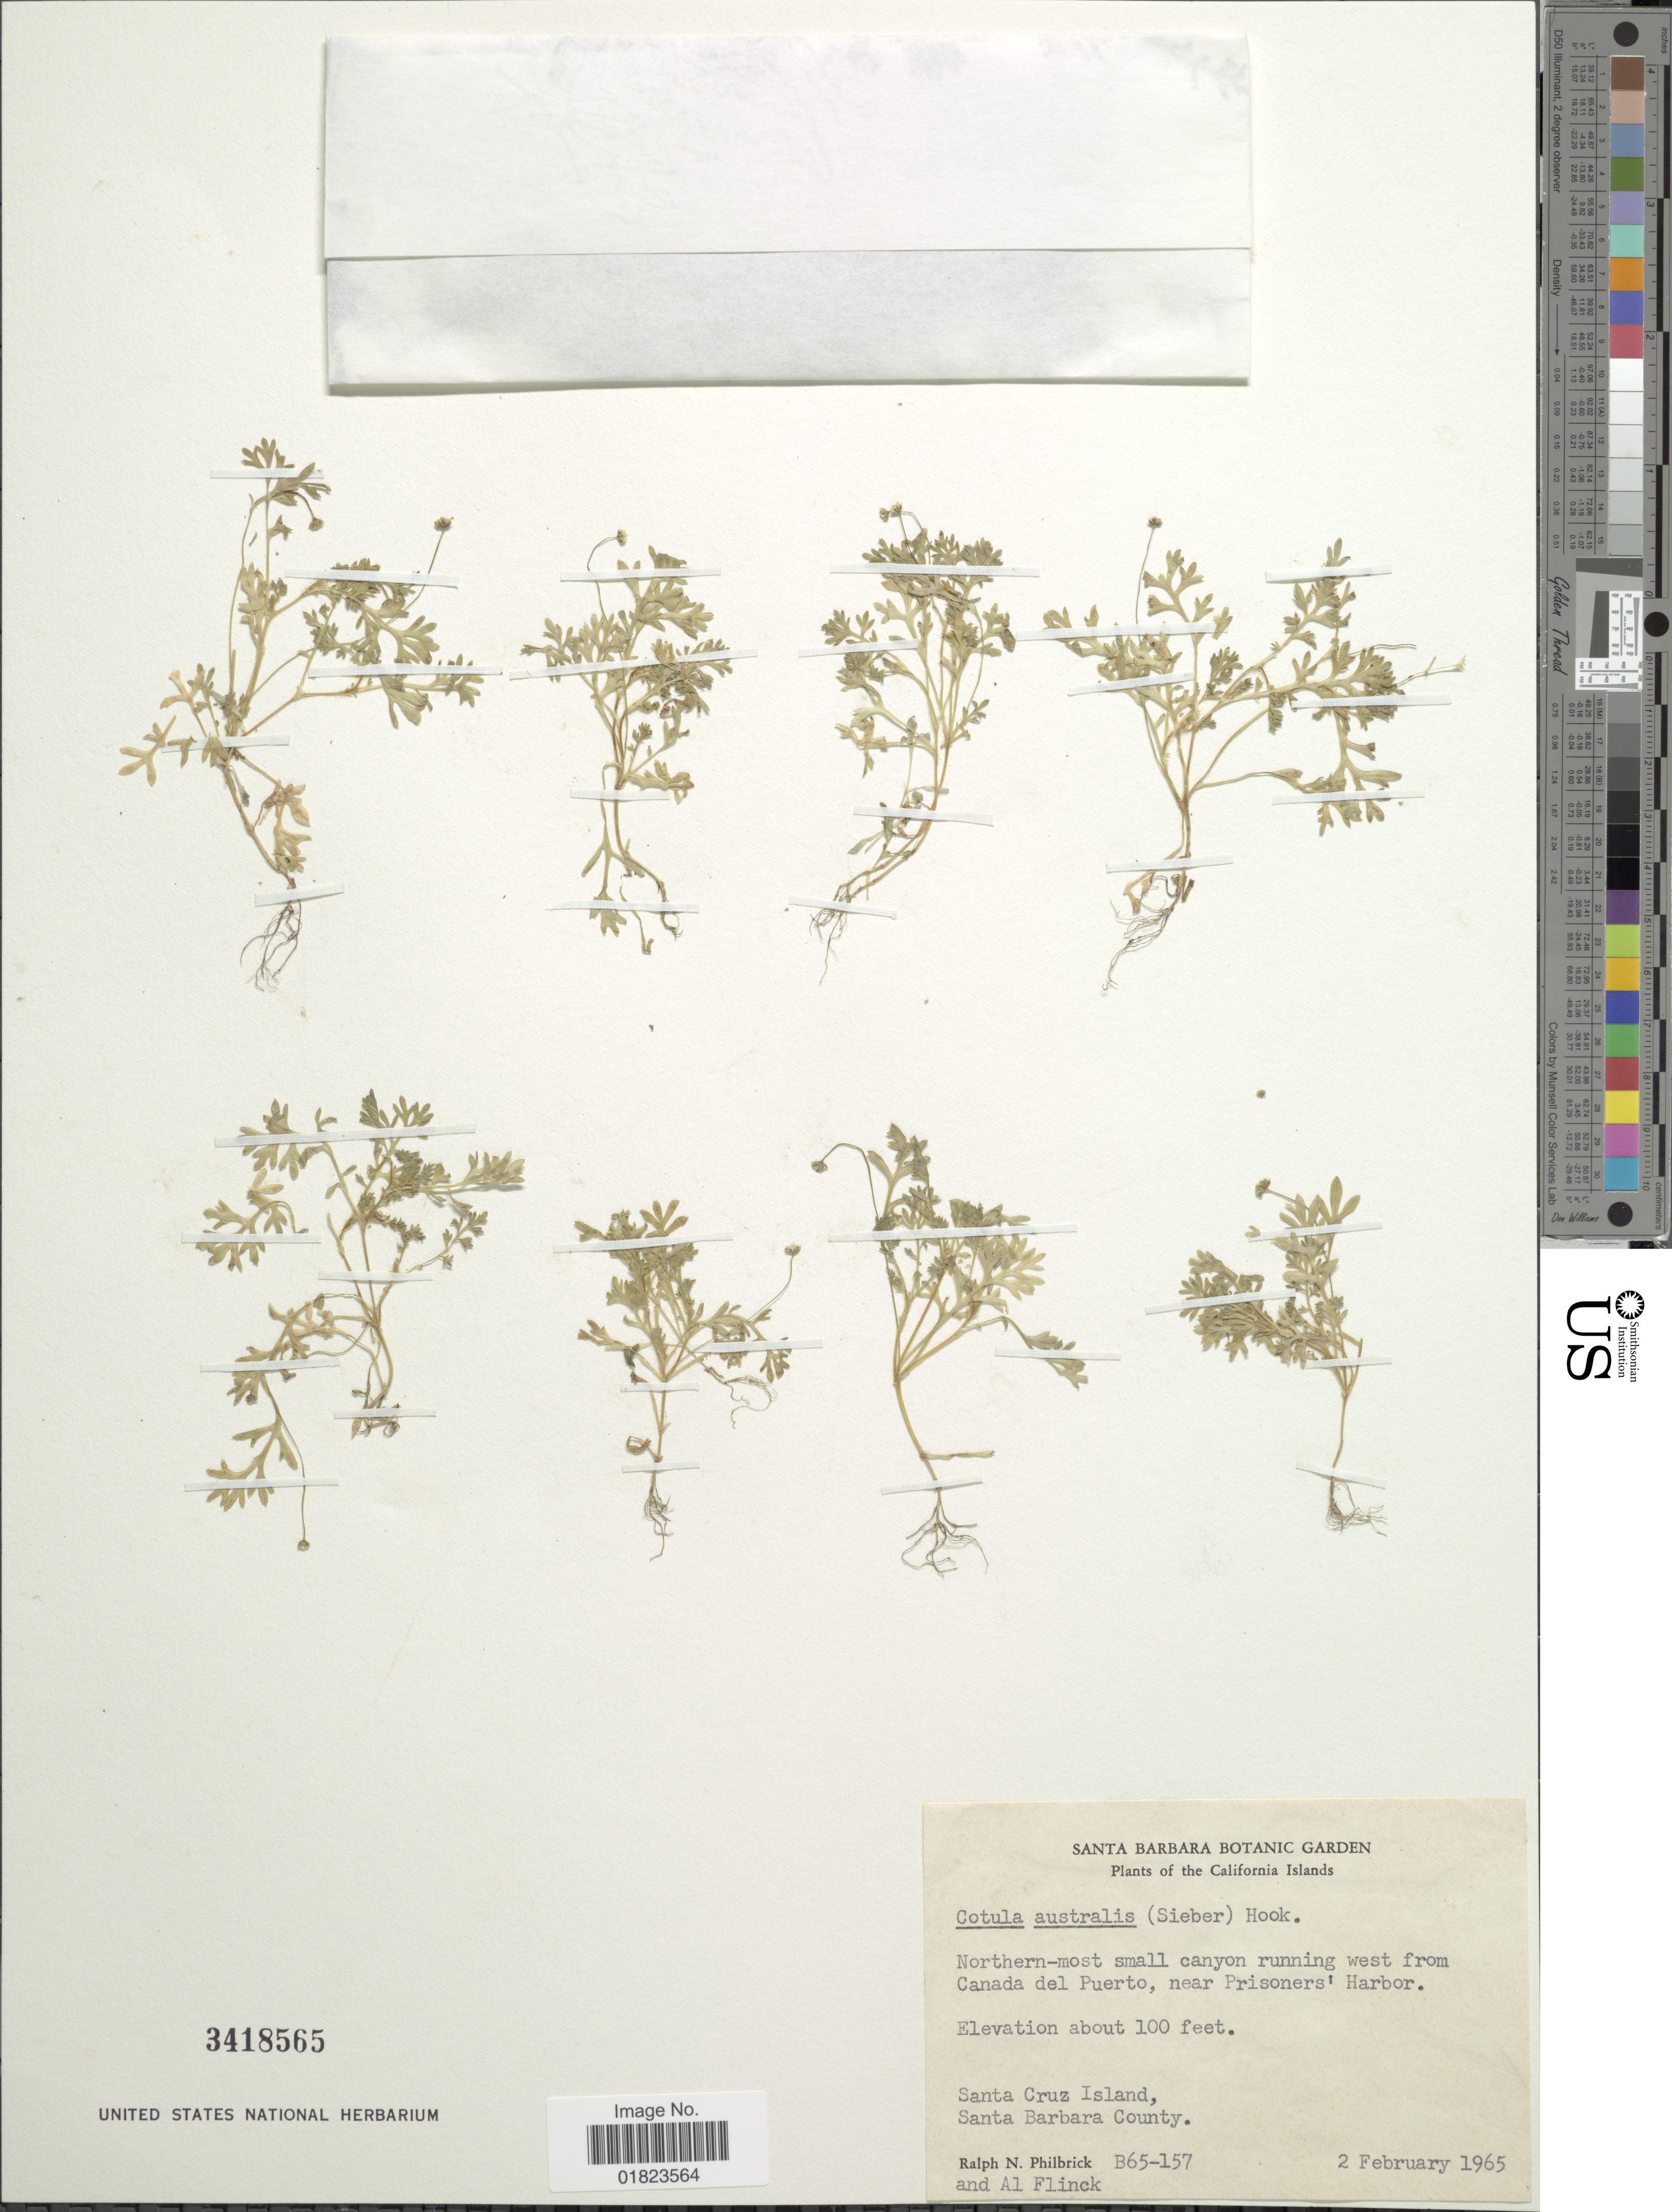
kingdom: Plantae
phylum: Tracheophyta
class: Magnoliopsida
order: Asterales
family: Asteraceae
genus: Cotula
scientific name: Cotula australis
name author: (Sieber ex Spreng.) Hook. f.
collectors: R. Philbrick & A. Flinck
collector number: B65-157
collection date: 1965-02-02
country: United States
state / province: California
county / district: Santa Barbara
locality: California Islands. Santa Rosa Island, Santa Barbara County. Northern-most small canyon running west from Canada del Puerto, near Prisoner's Harbor,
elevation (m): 30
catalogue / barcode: US 3418565